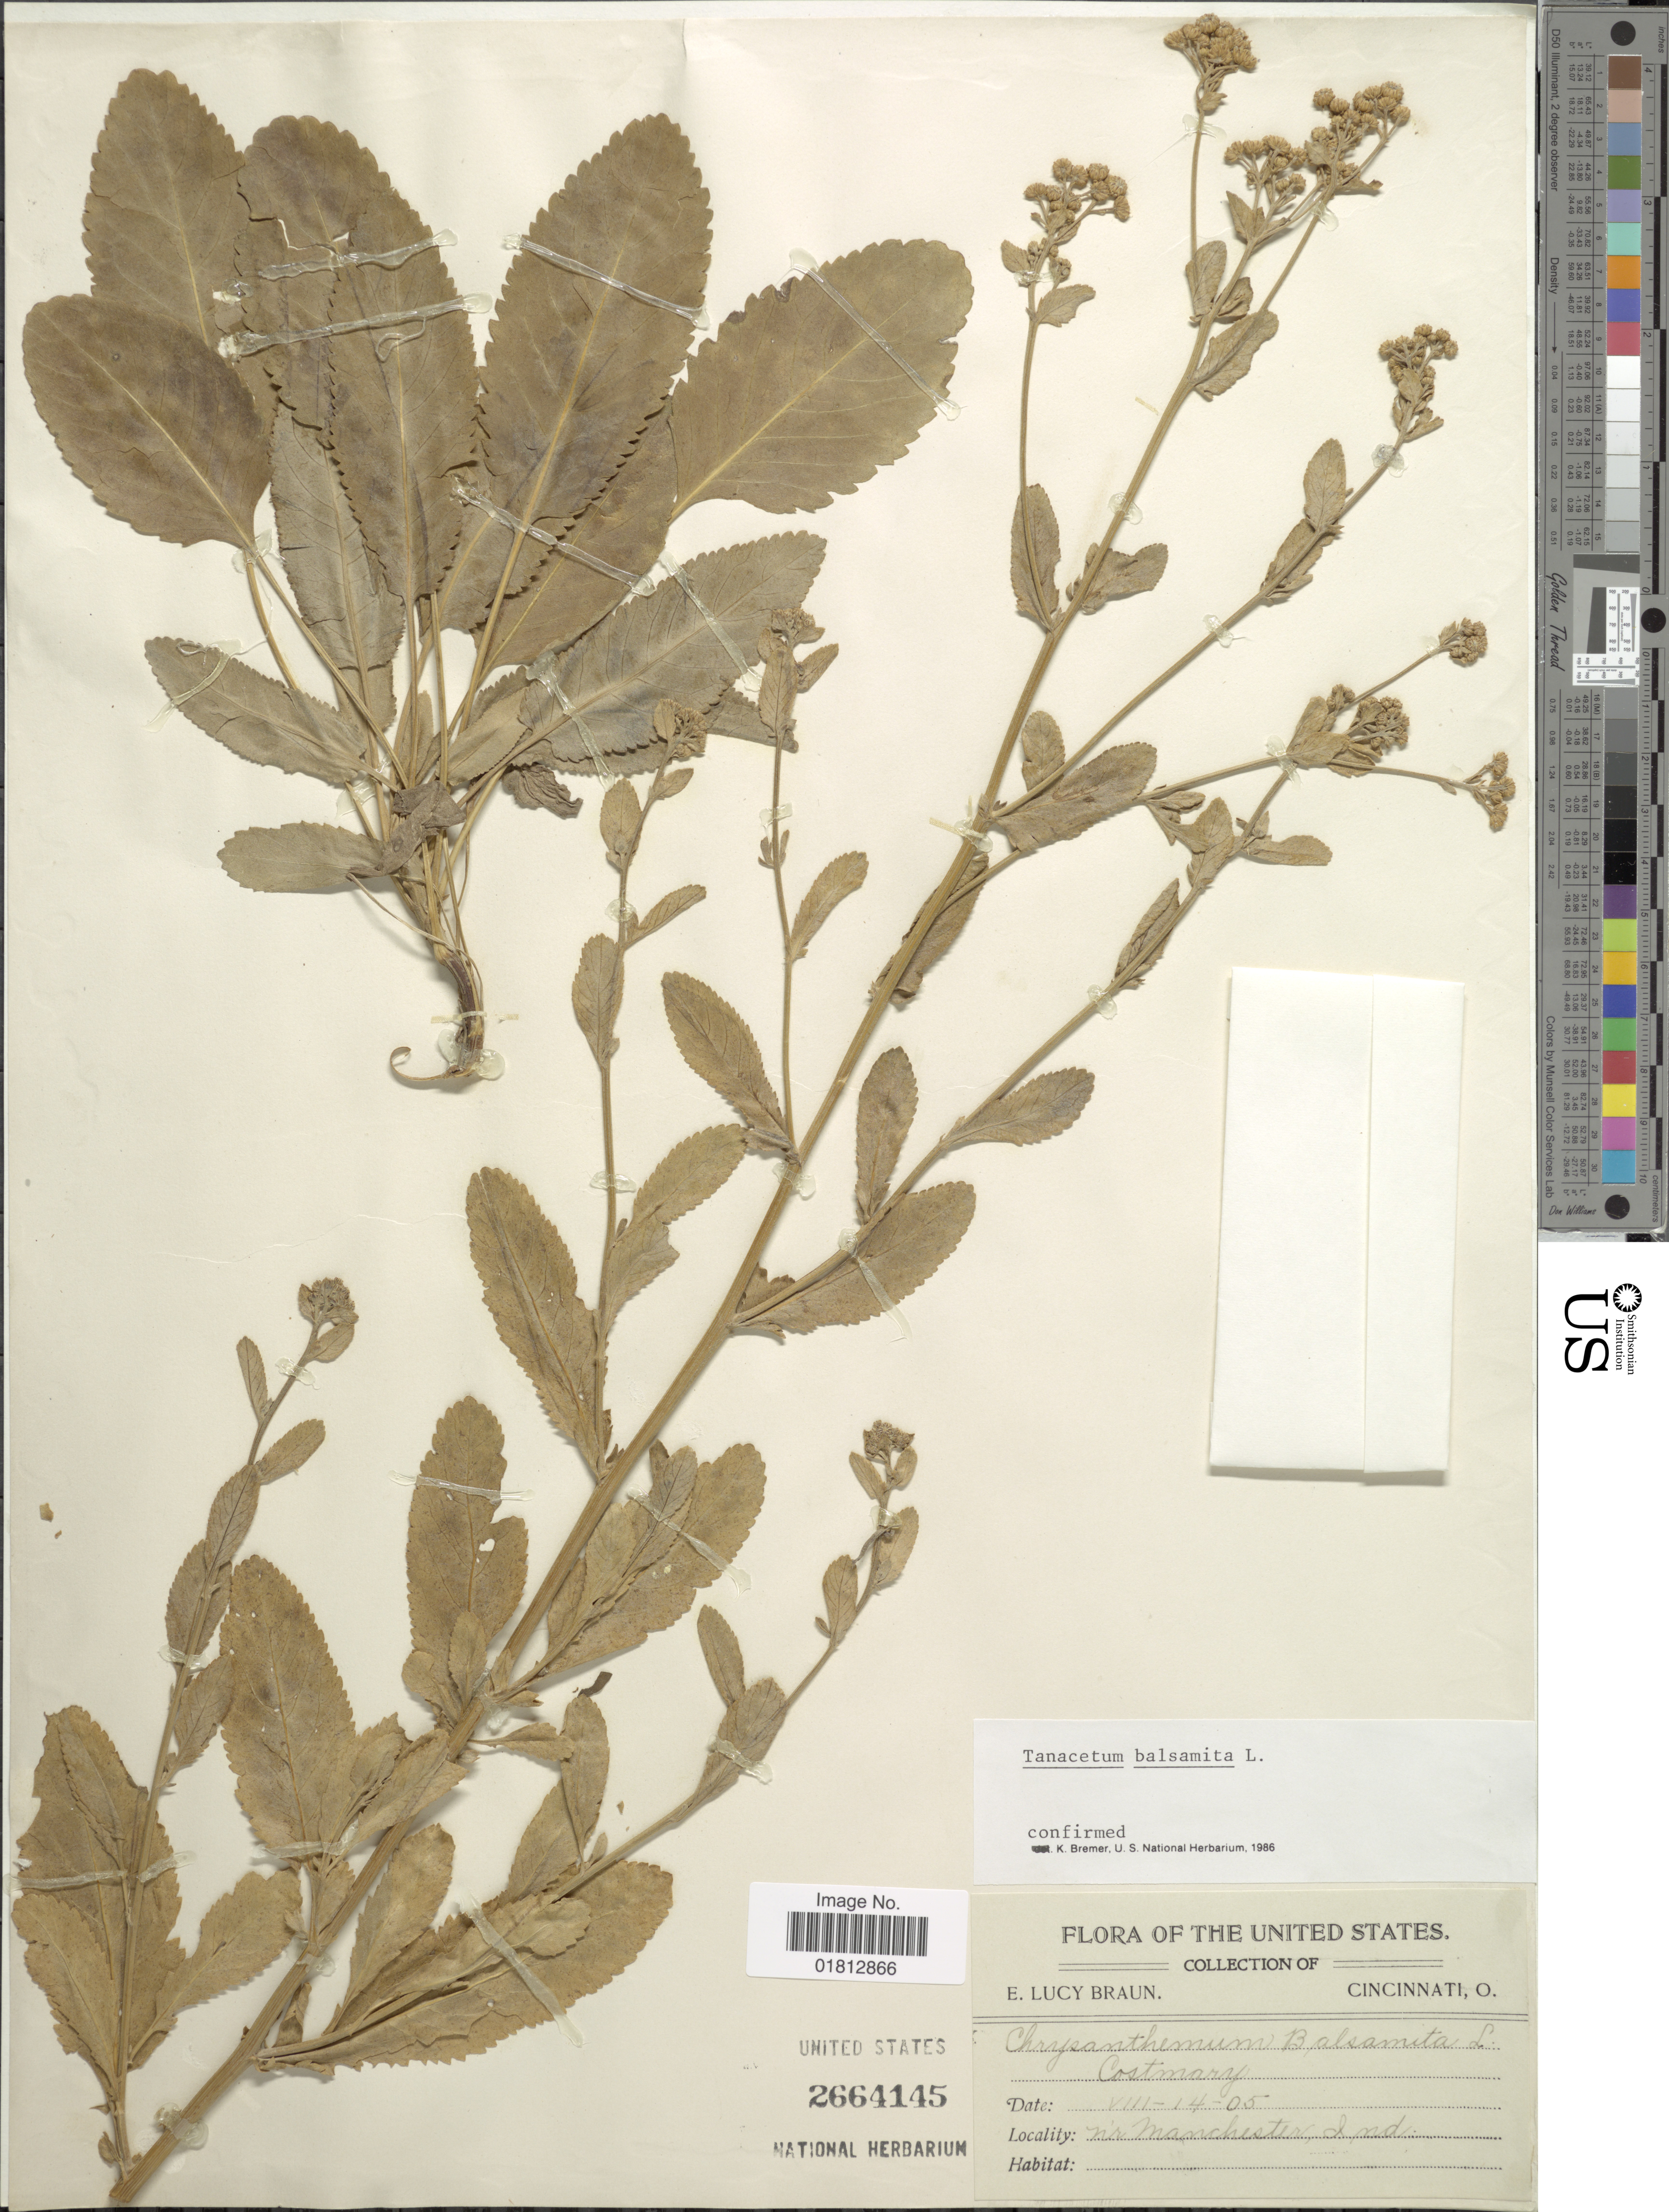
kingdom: Plantae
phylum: Tracheophyta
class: Magnoliopsida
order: Asterales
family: Asteraceae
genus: Tanacetum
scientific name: Tanacetum balsamita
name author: L.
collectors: E. L. Braun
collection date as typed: Transcribed d/m/y: 14/8/5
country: United States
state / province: Indiana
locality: The United States, nr Manchester, Ind.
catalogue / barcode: US 2664145